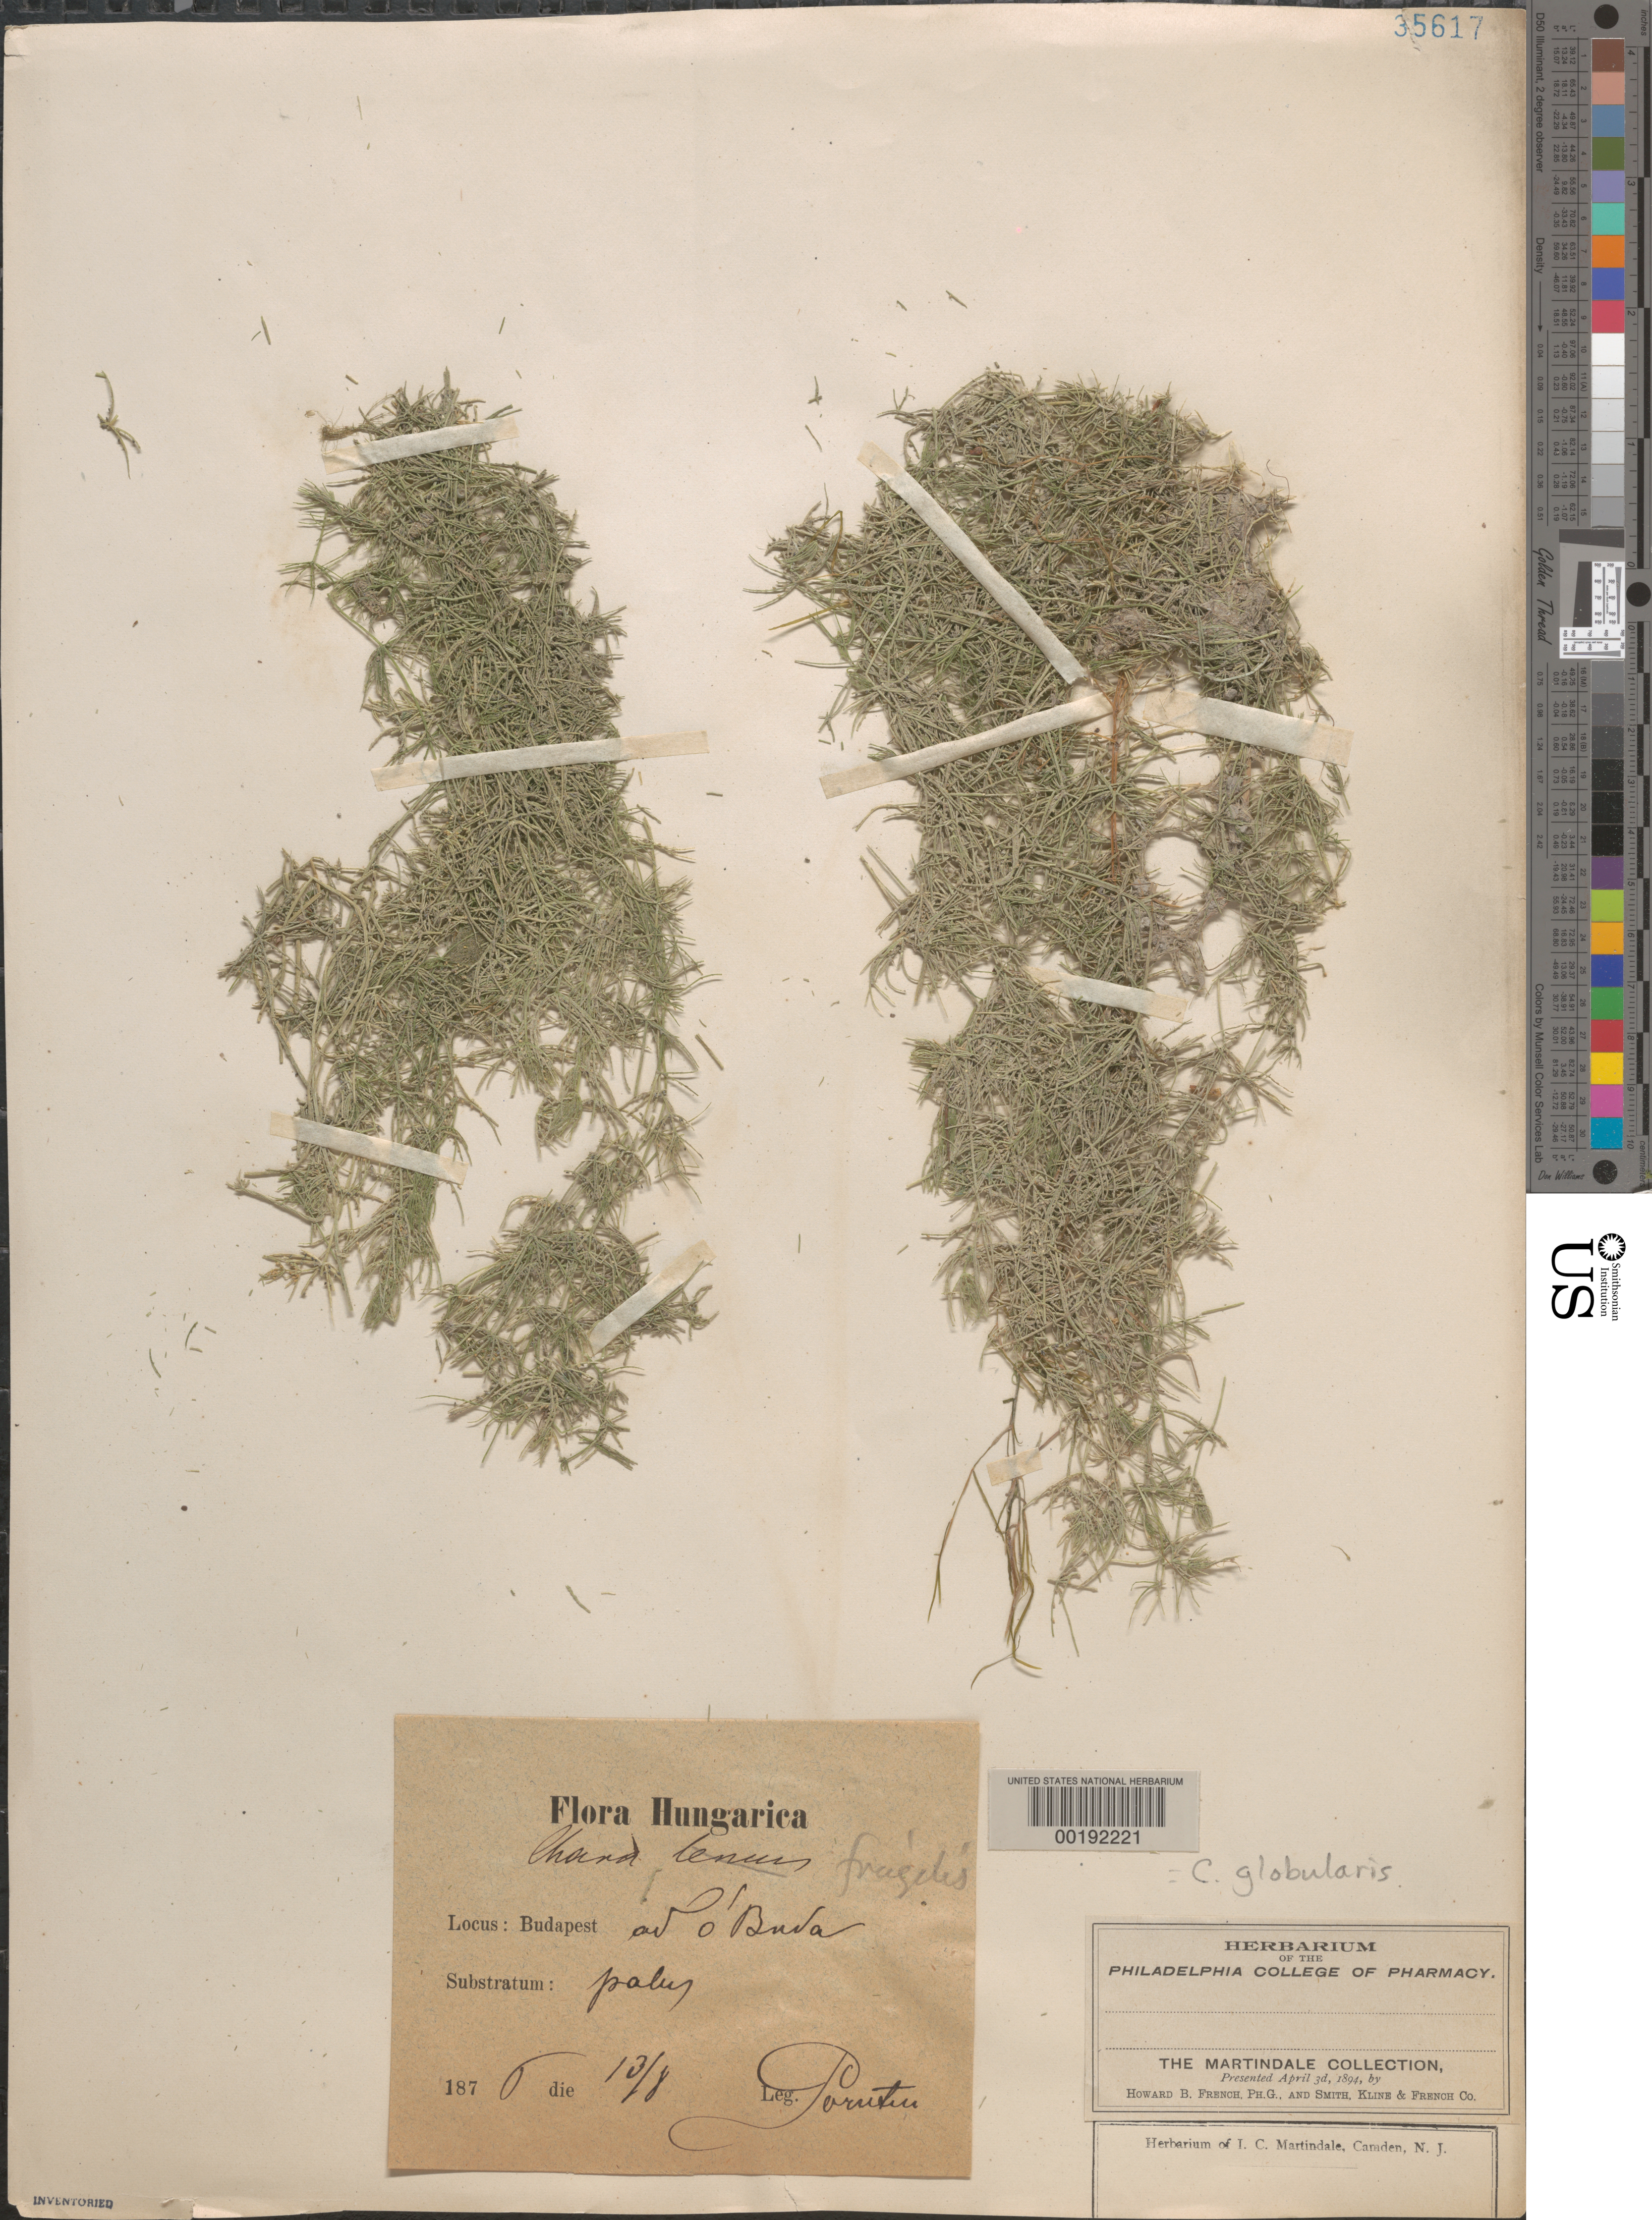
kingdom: Plantae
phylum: Charophyta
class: Charophyceae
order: Charales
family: Characeae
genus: Chara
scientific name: Chara globularis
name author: Thuiller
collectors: -. Porntin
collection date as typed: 13 Aug 1870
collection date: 1870-08-13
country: Hungary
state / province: Budapest, Capital District of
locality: Obuda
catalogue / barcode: US 35617